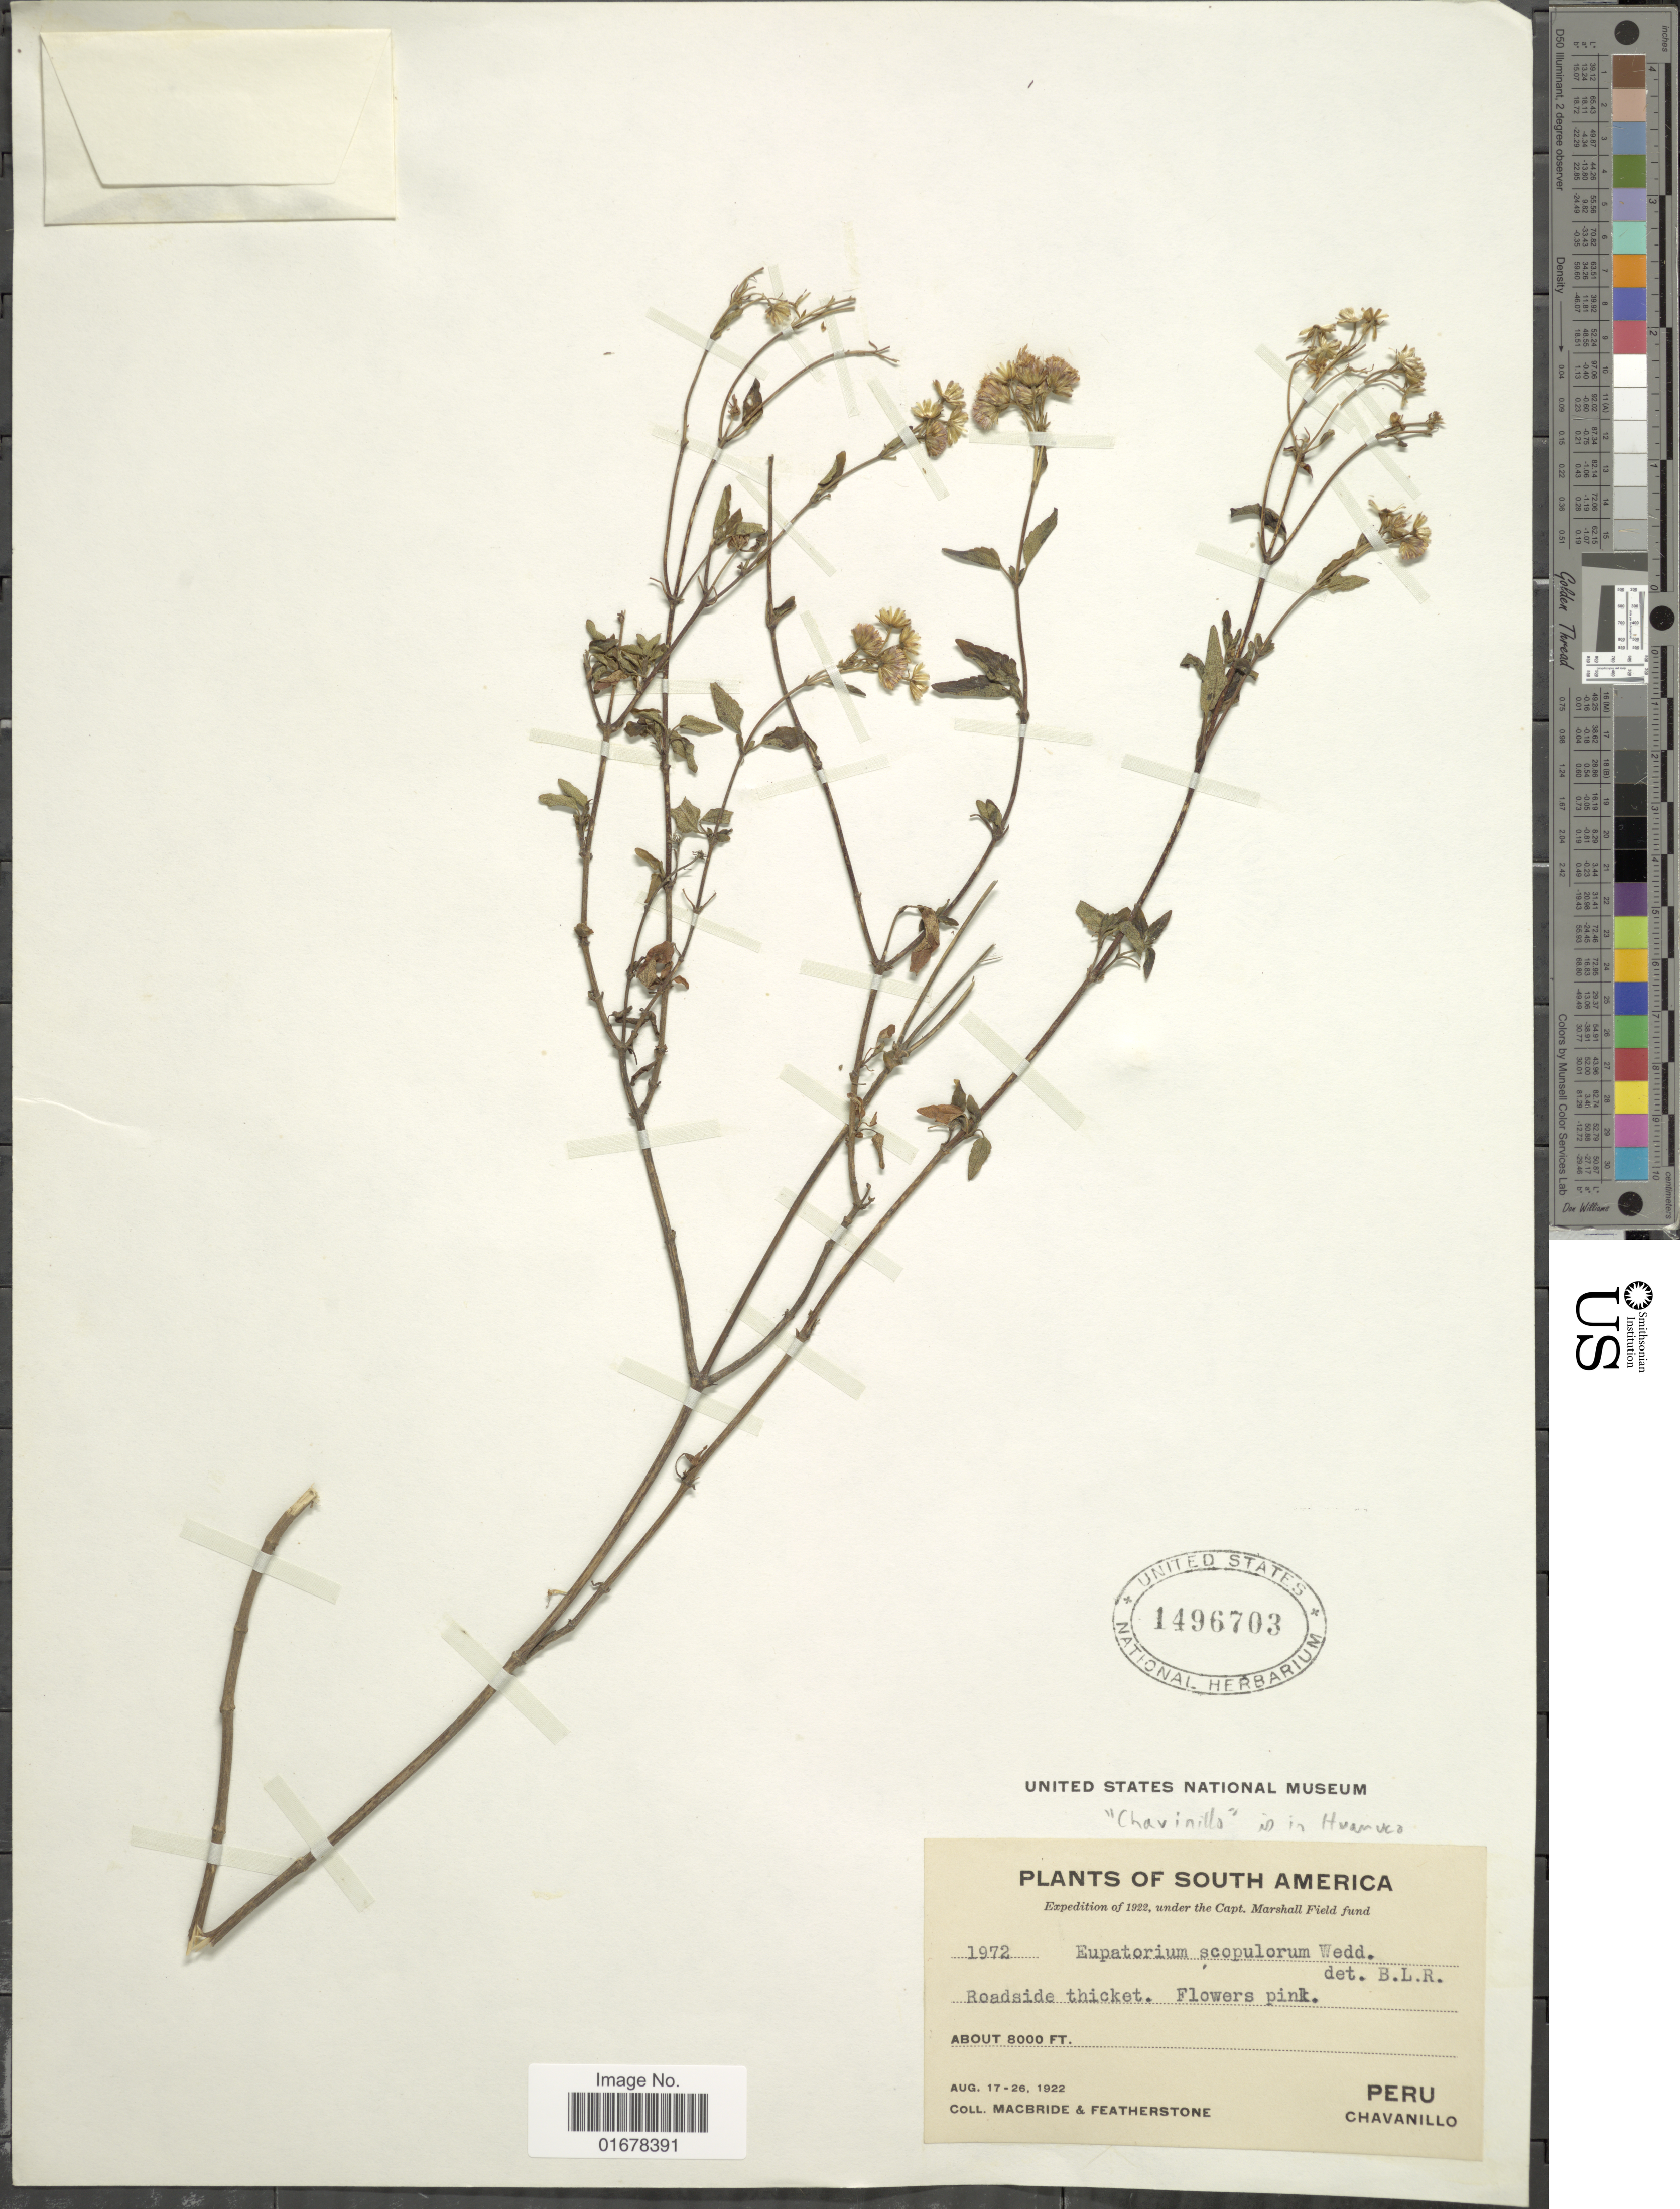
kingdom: Plantae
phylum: Tracheophyta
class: Magnoliopsida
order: Asterales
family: Asteraceae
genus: Ageratina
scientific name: Ageratina scopulorum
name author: (Wedd.) R.M. King & H. Rob.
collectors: Macbride, -- & -. Featherstone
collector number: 1972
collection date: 1922-07-26/1922-08-17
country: Peru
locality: Peru, Chavanillo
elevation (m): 2438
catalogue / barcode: US 1496703